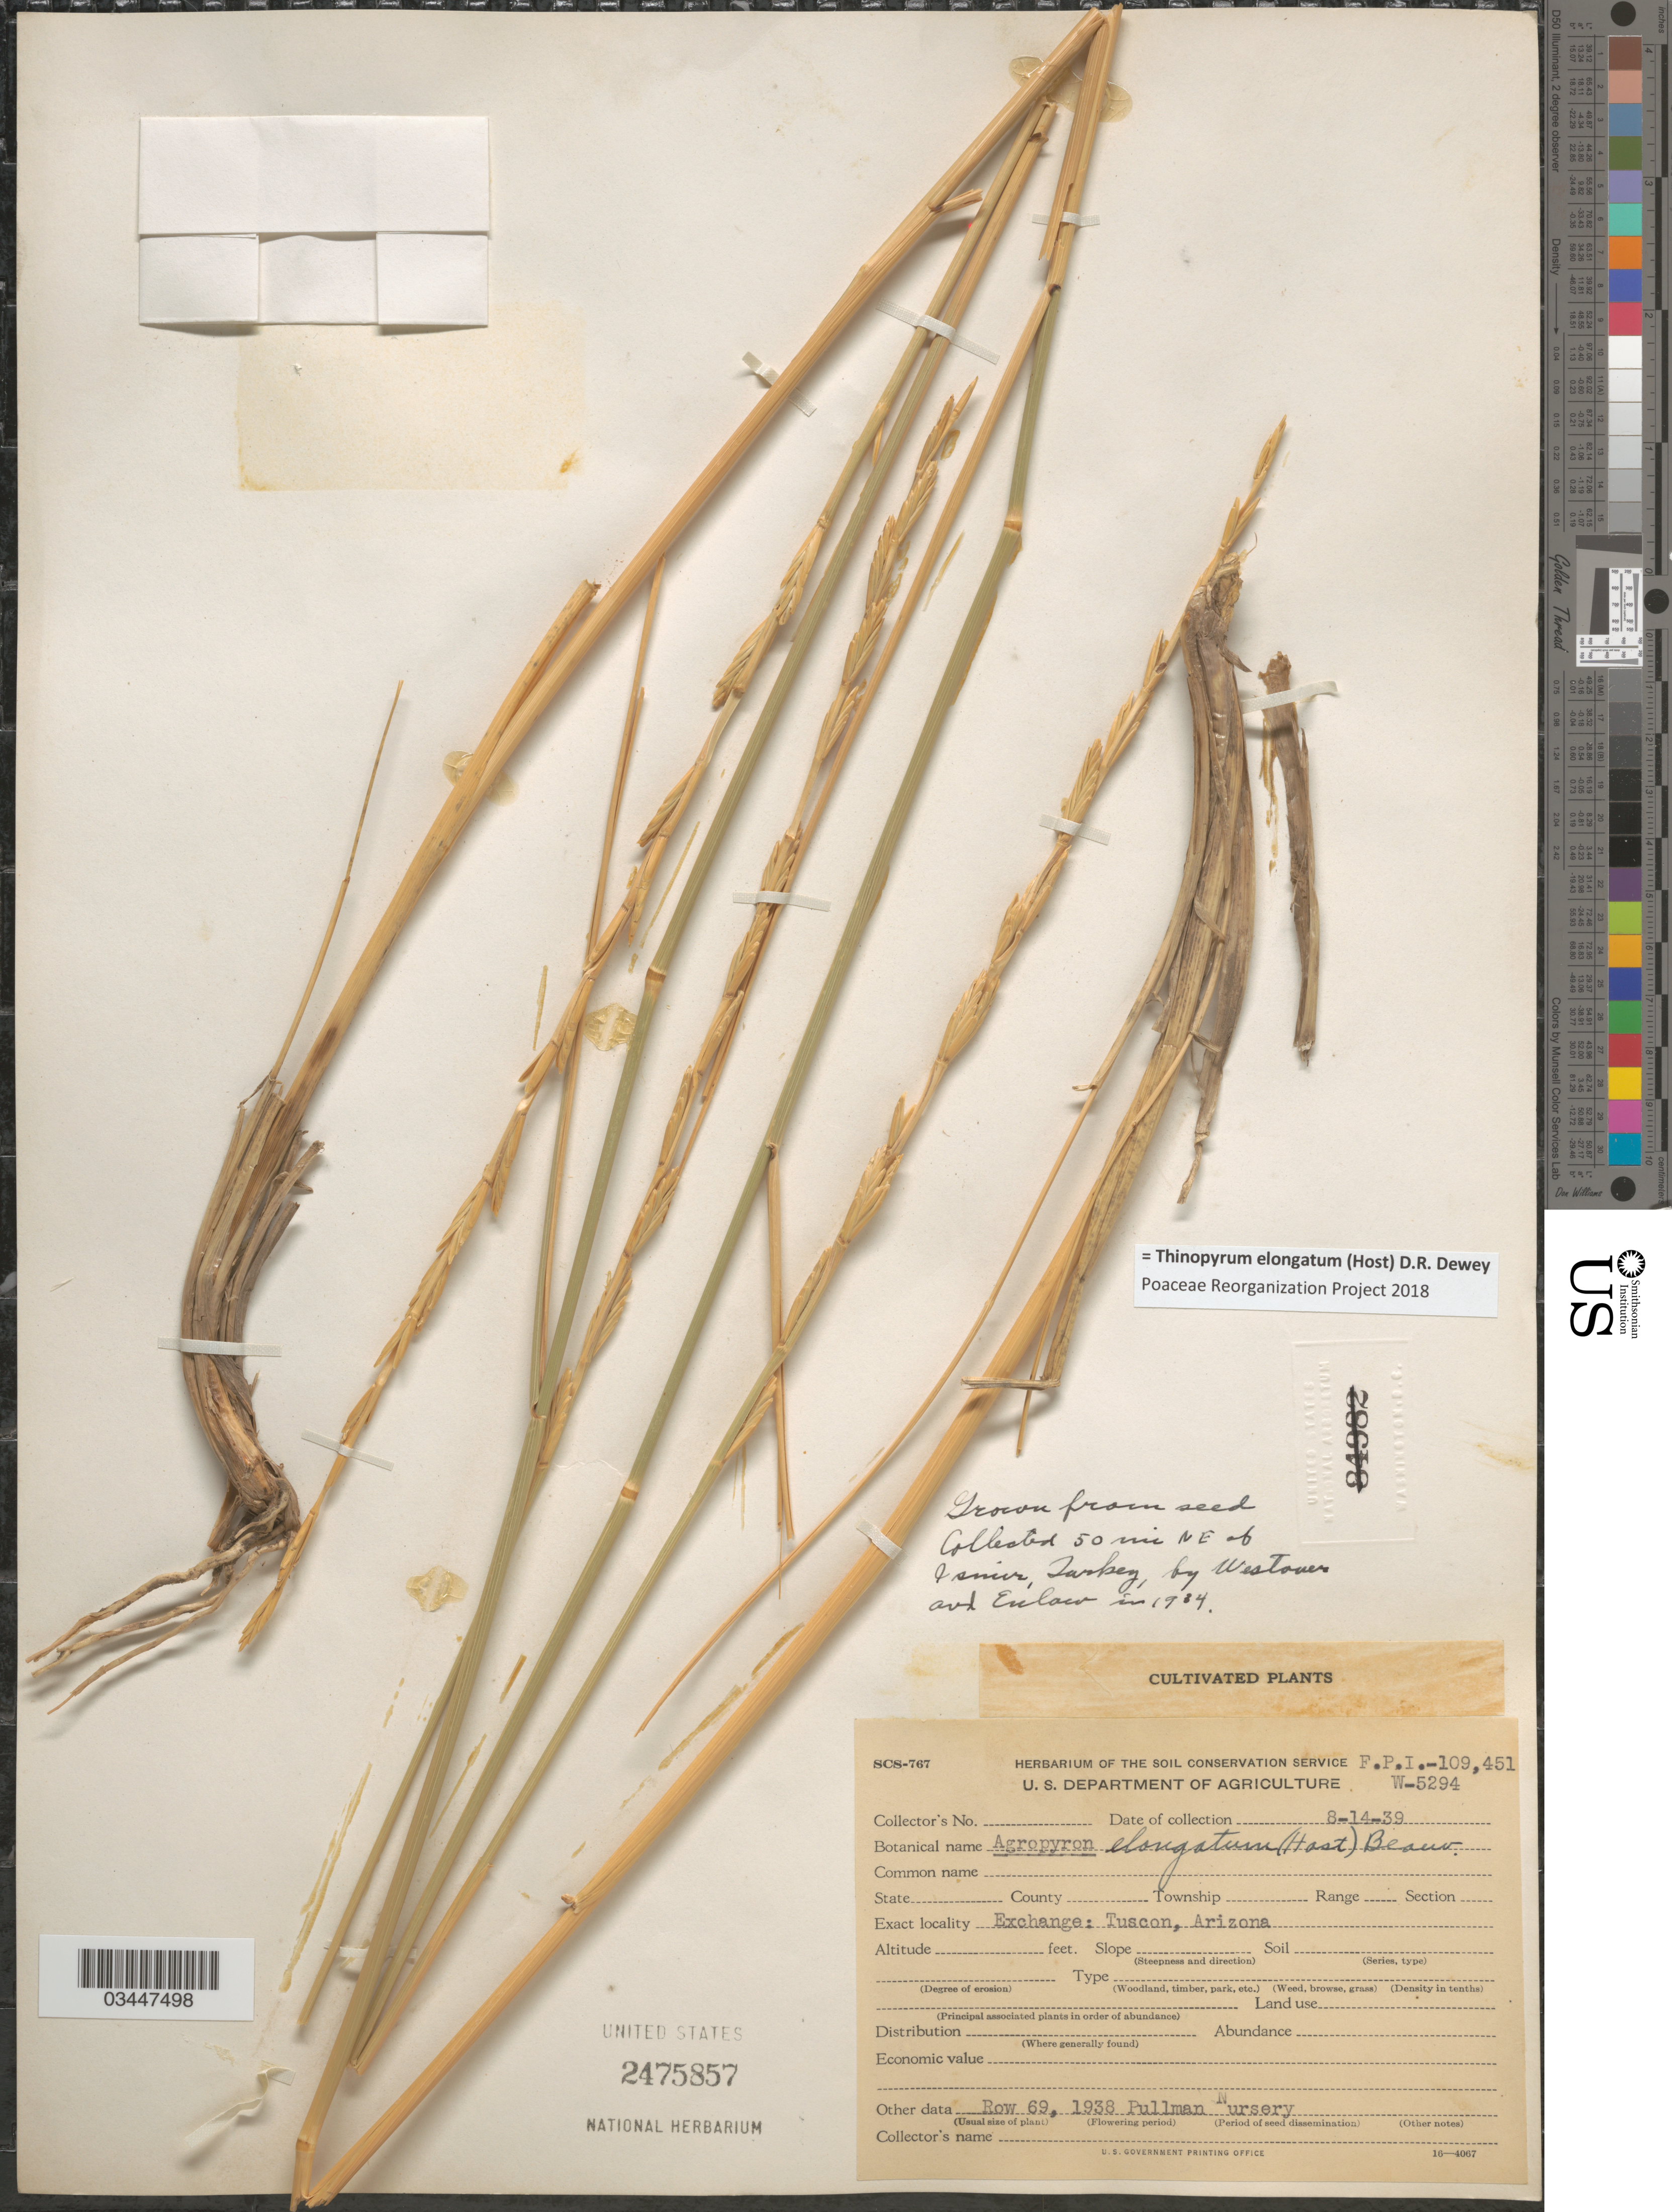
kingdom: Plantae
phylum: Tracheophyta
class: Liliopsida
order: Poales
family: Poaceae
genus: Thinopyrum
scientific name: Thinopyrum elongatum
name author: (Host) Barkworth & Dewey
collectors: Herbarium of the Soil Conservation Service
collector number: FPI-109451/W-5294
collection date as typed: Transcribed d/m/y: 14/8/39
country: United States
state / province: Washington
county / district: Whitman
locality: Row 69, 1938 Pullman Nursery.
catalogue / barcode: US 2475857